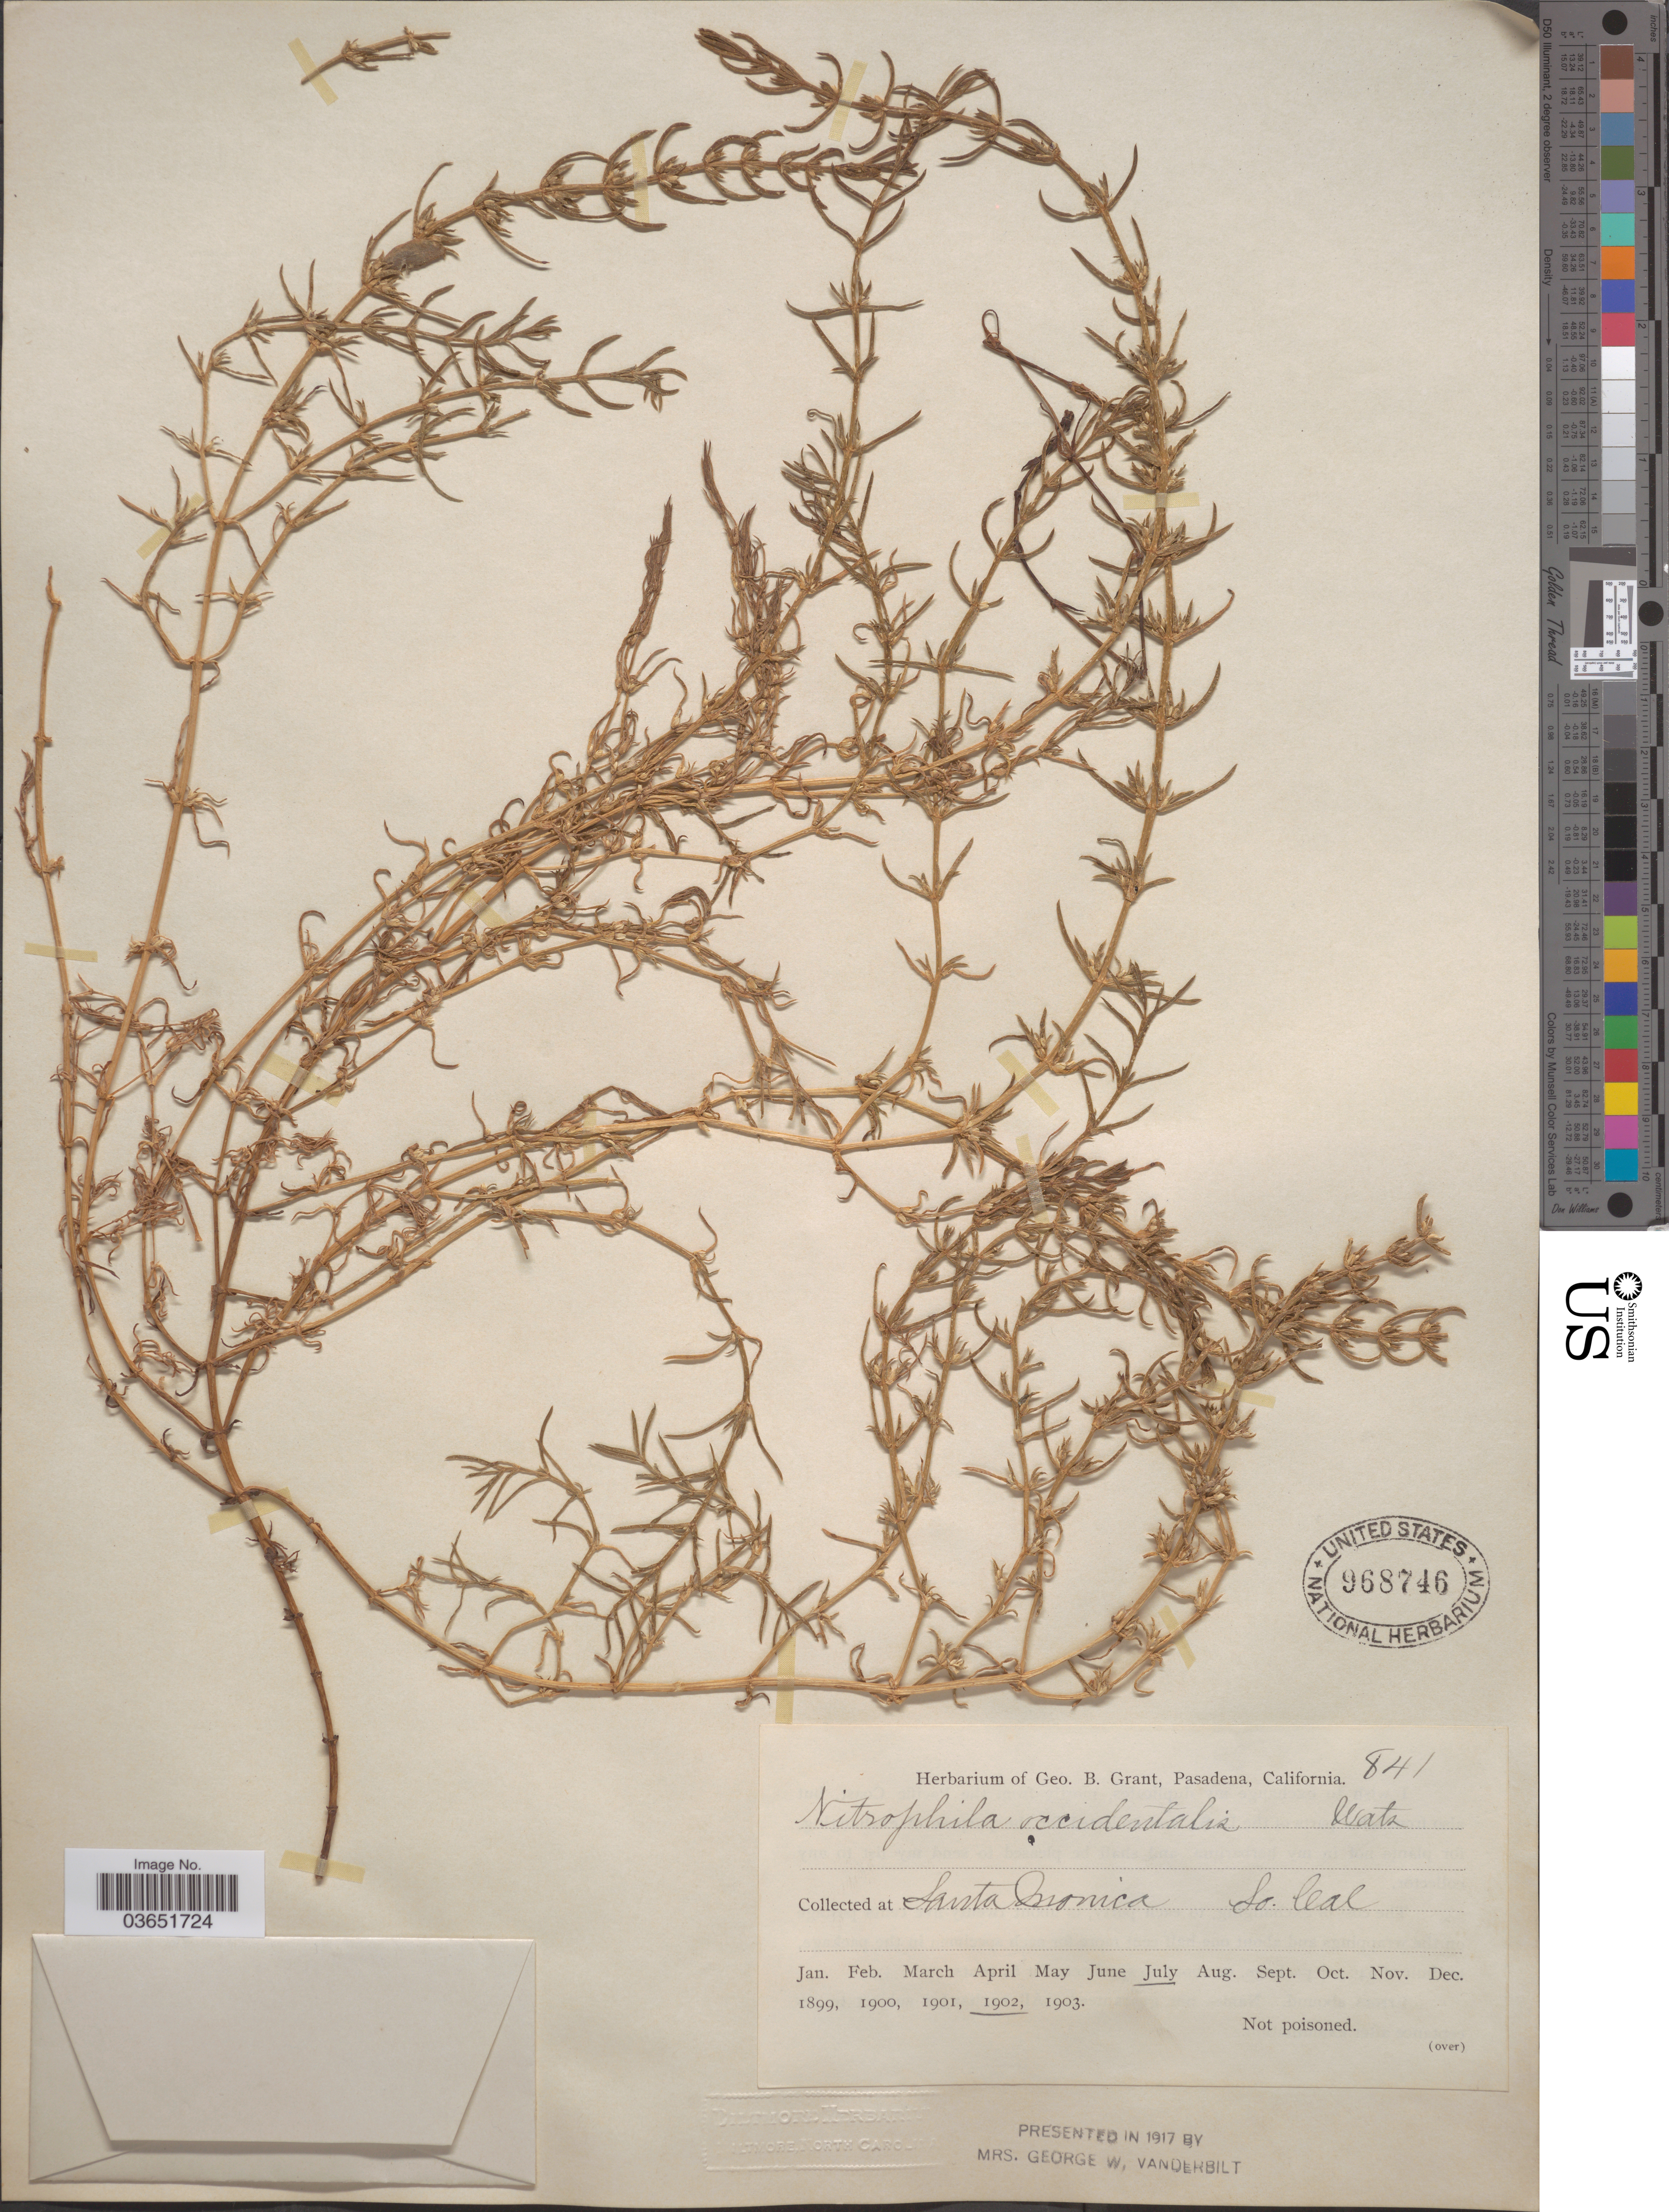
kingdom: Plantae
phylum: Tracheophyta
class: Magnoliopsida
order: Caryophyllales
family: Amaranthaceae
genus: Nitrophila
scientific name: Nitrophila occidentalis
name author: (Moq.) S. Watson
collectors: ex herb. Geo. B. Grant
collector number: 841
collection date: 1902-07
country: United States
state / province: California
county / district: Los Angeles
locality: Santa Monica. So. Cal.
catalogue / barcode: US 968746